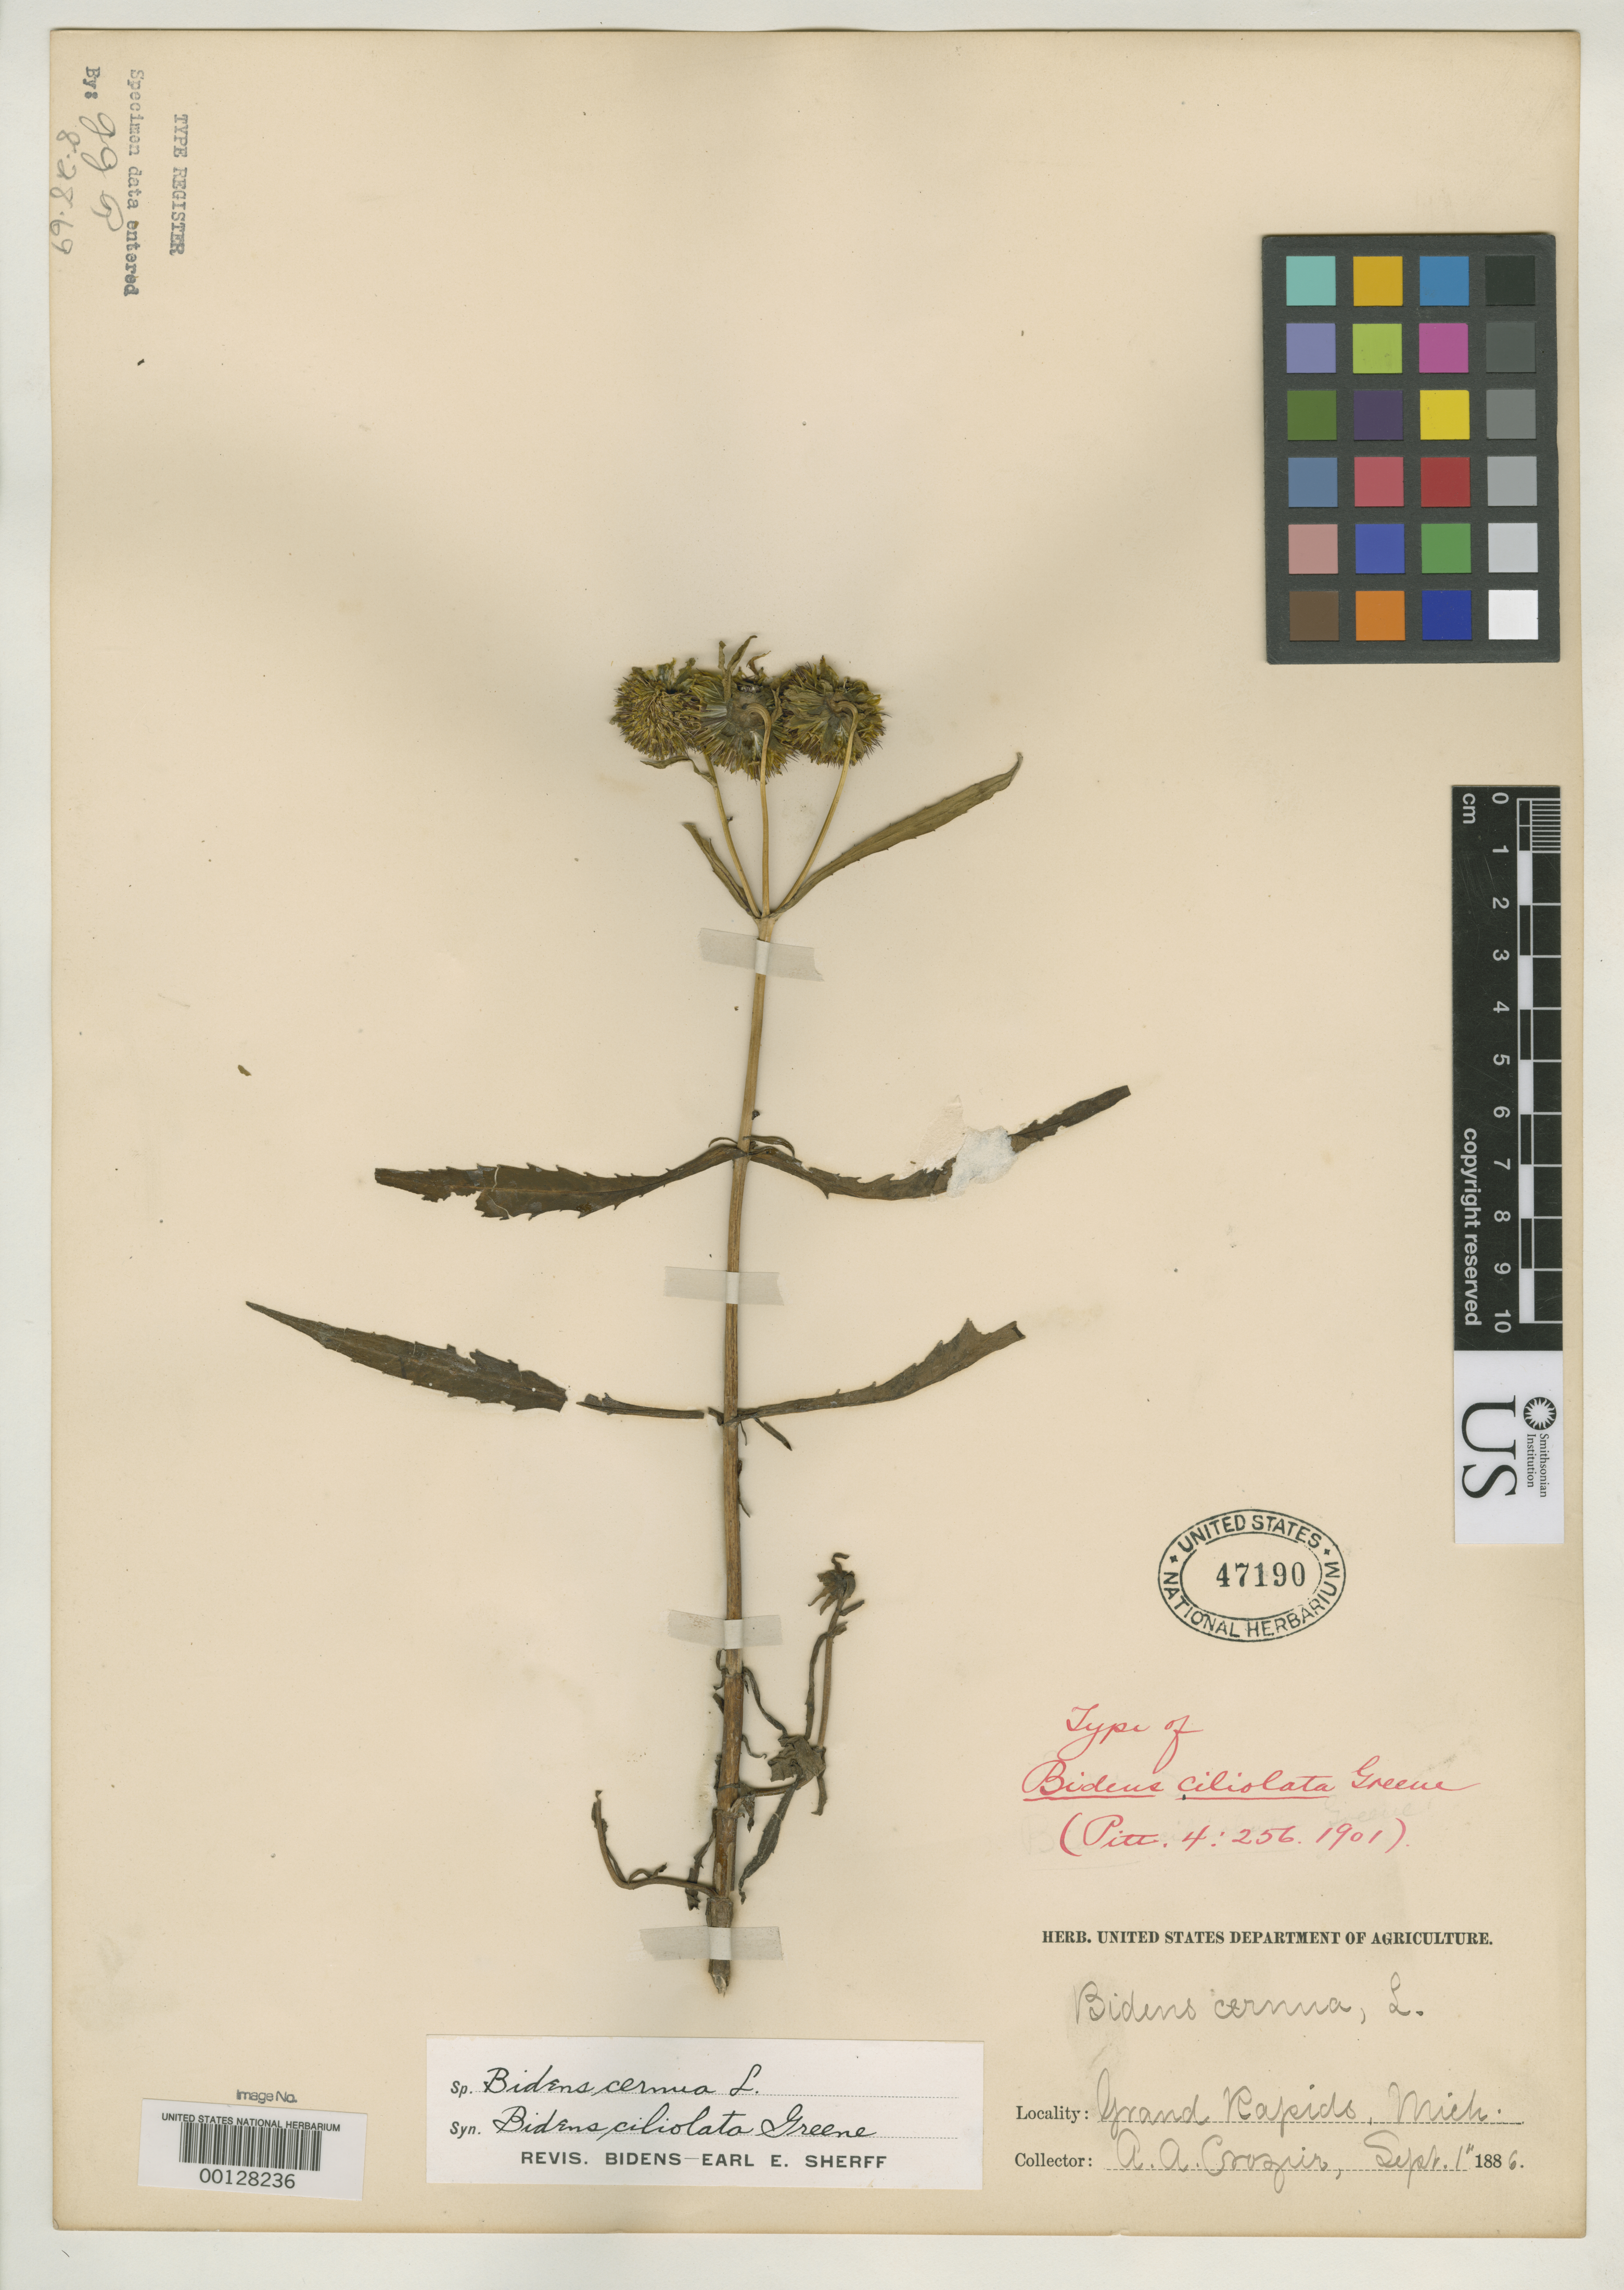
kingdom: Plantae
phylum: Tracheophyta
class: Magnoliopsida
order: Asterales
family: Asteraceae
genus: Bidens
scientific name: Bidens ciliolata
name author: Greene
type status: Holotype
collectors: A. Crozier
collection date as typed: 01 Sep 1886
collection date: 1886-09-01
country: United States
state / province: Michigan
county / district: Kent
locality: Grand Rapids.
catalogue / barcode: US 47190